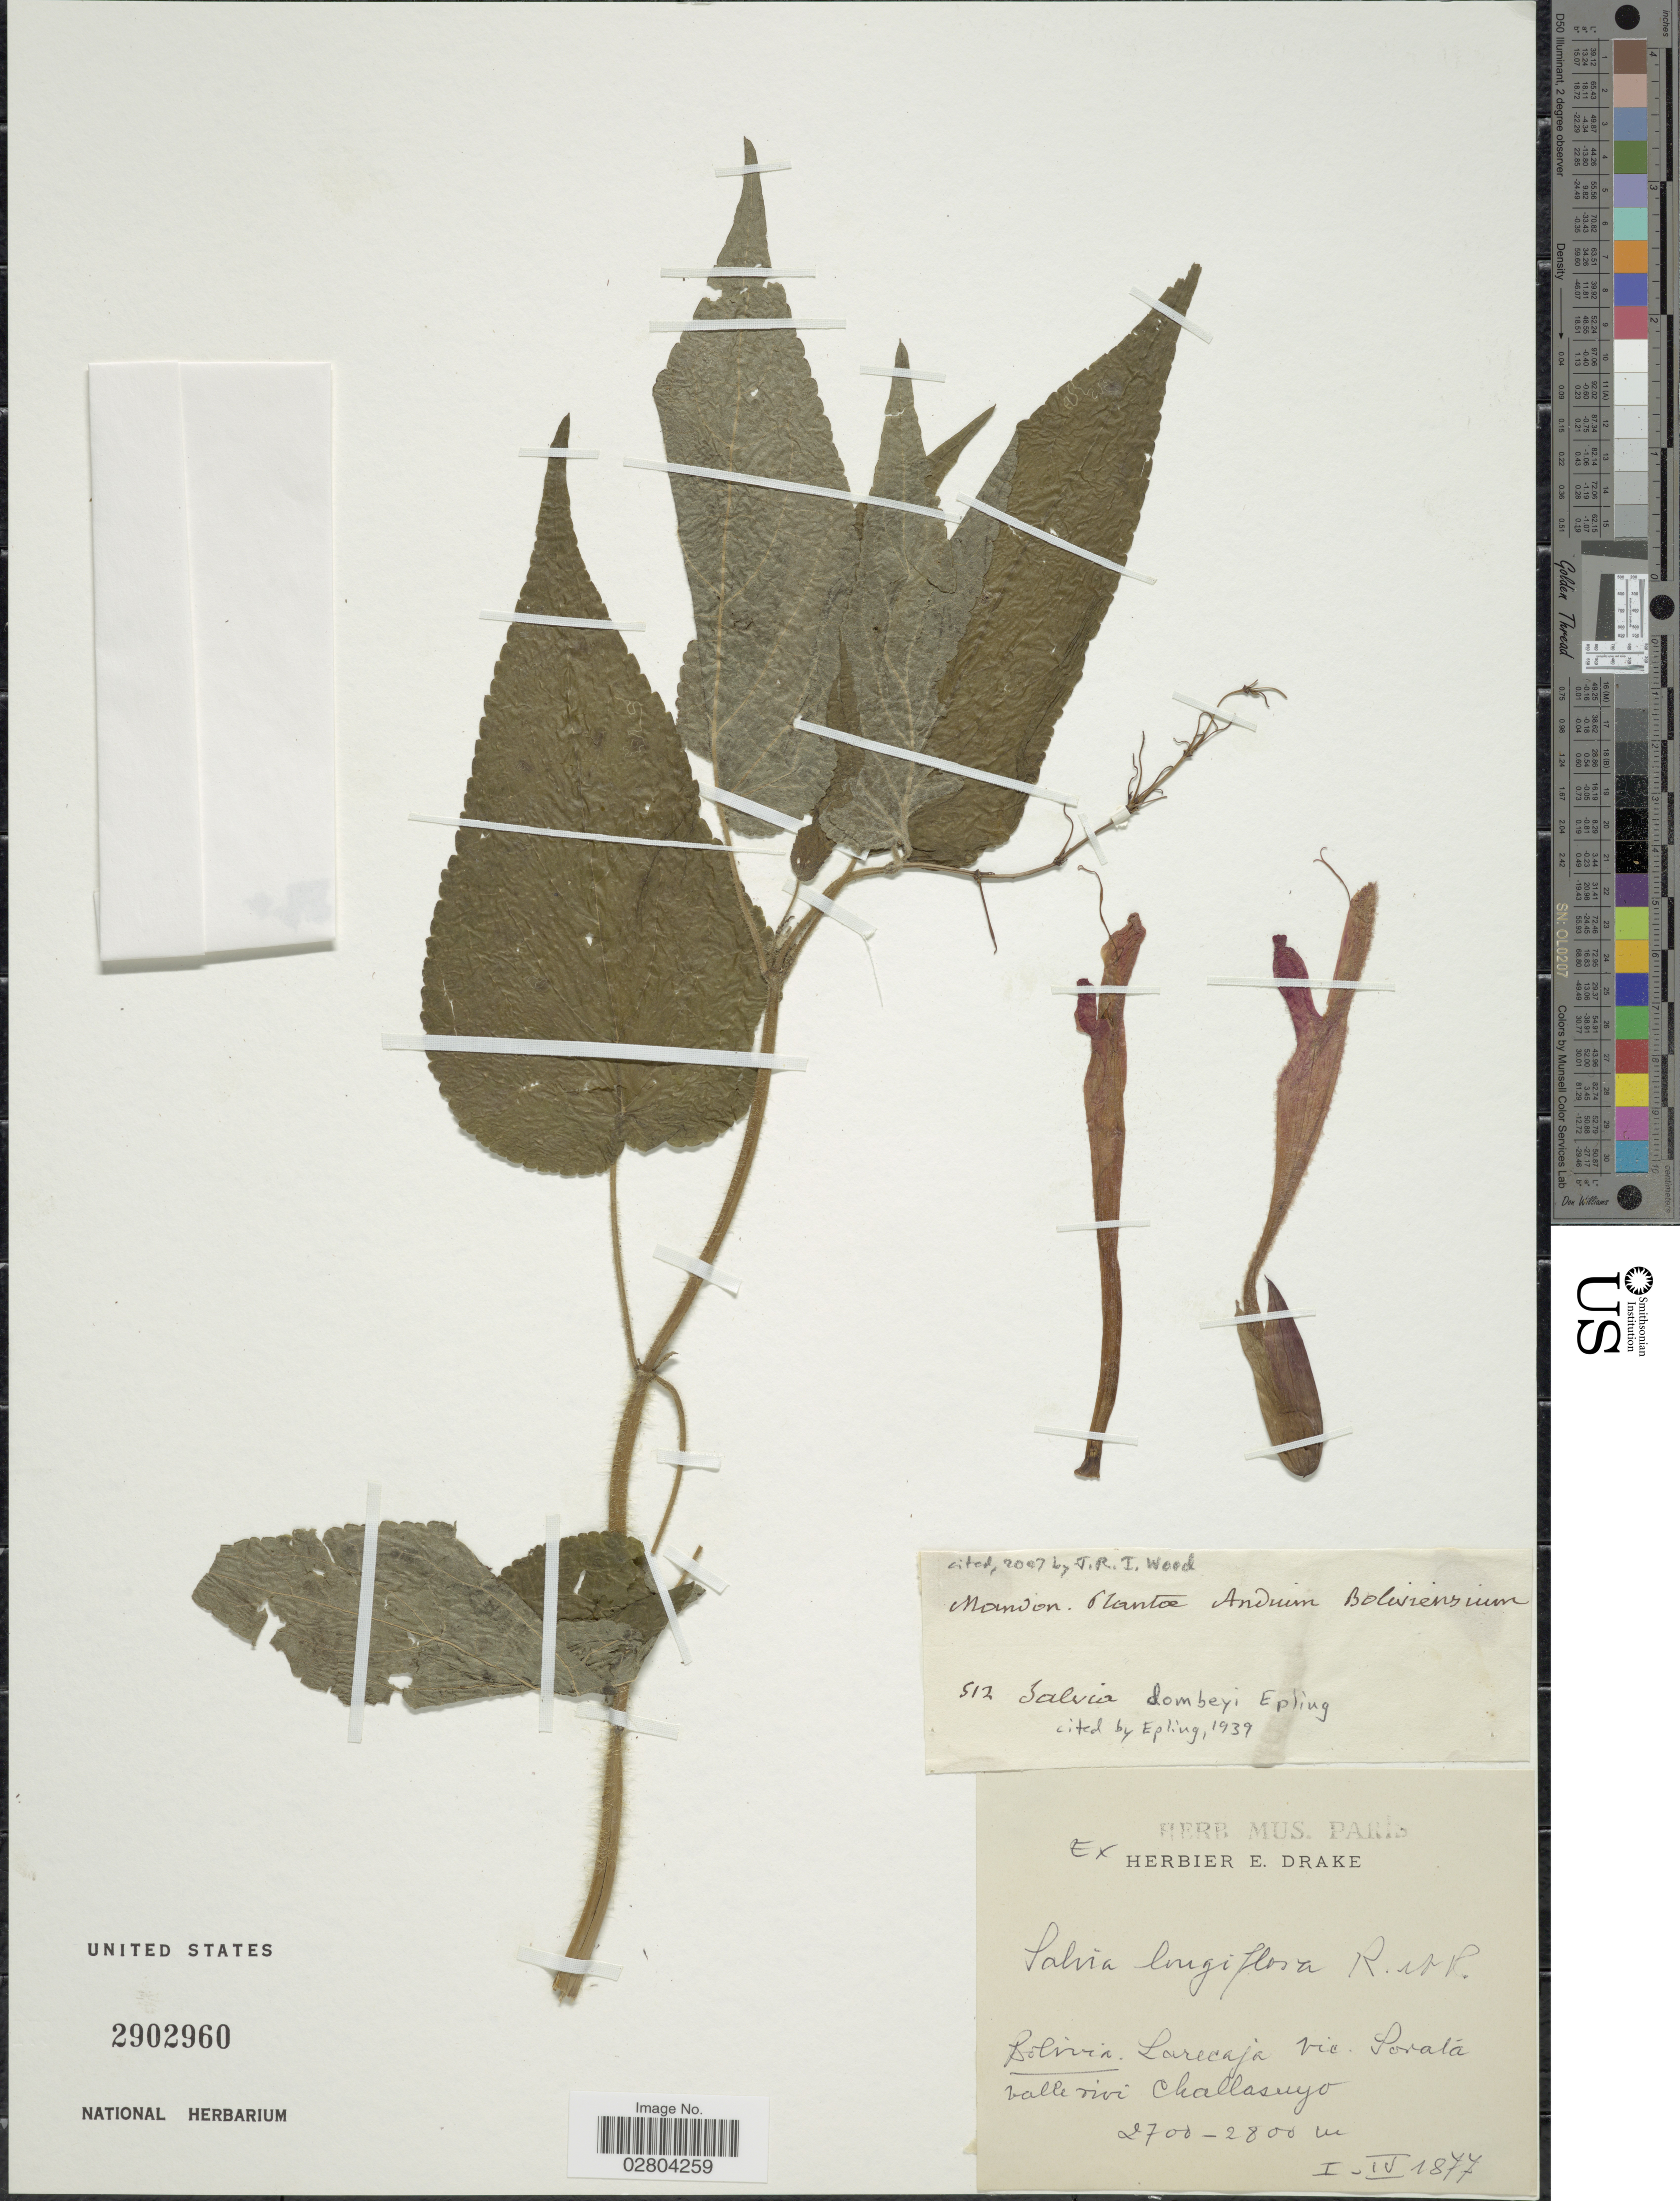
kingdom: Plantae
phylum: Tracheophyta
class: Magnoliopsida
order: Lamiales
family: Lamiaceae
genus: Salvia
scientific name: Salvia dombeyi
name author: Epling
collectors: ex herb. E. Drake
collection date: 1877-04-01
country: Bolivia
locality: Larecaja vic. Sorata valle rivi Challasuyo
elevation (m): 2700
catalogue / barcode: US 2902960